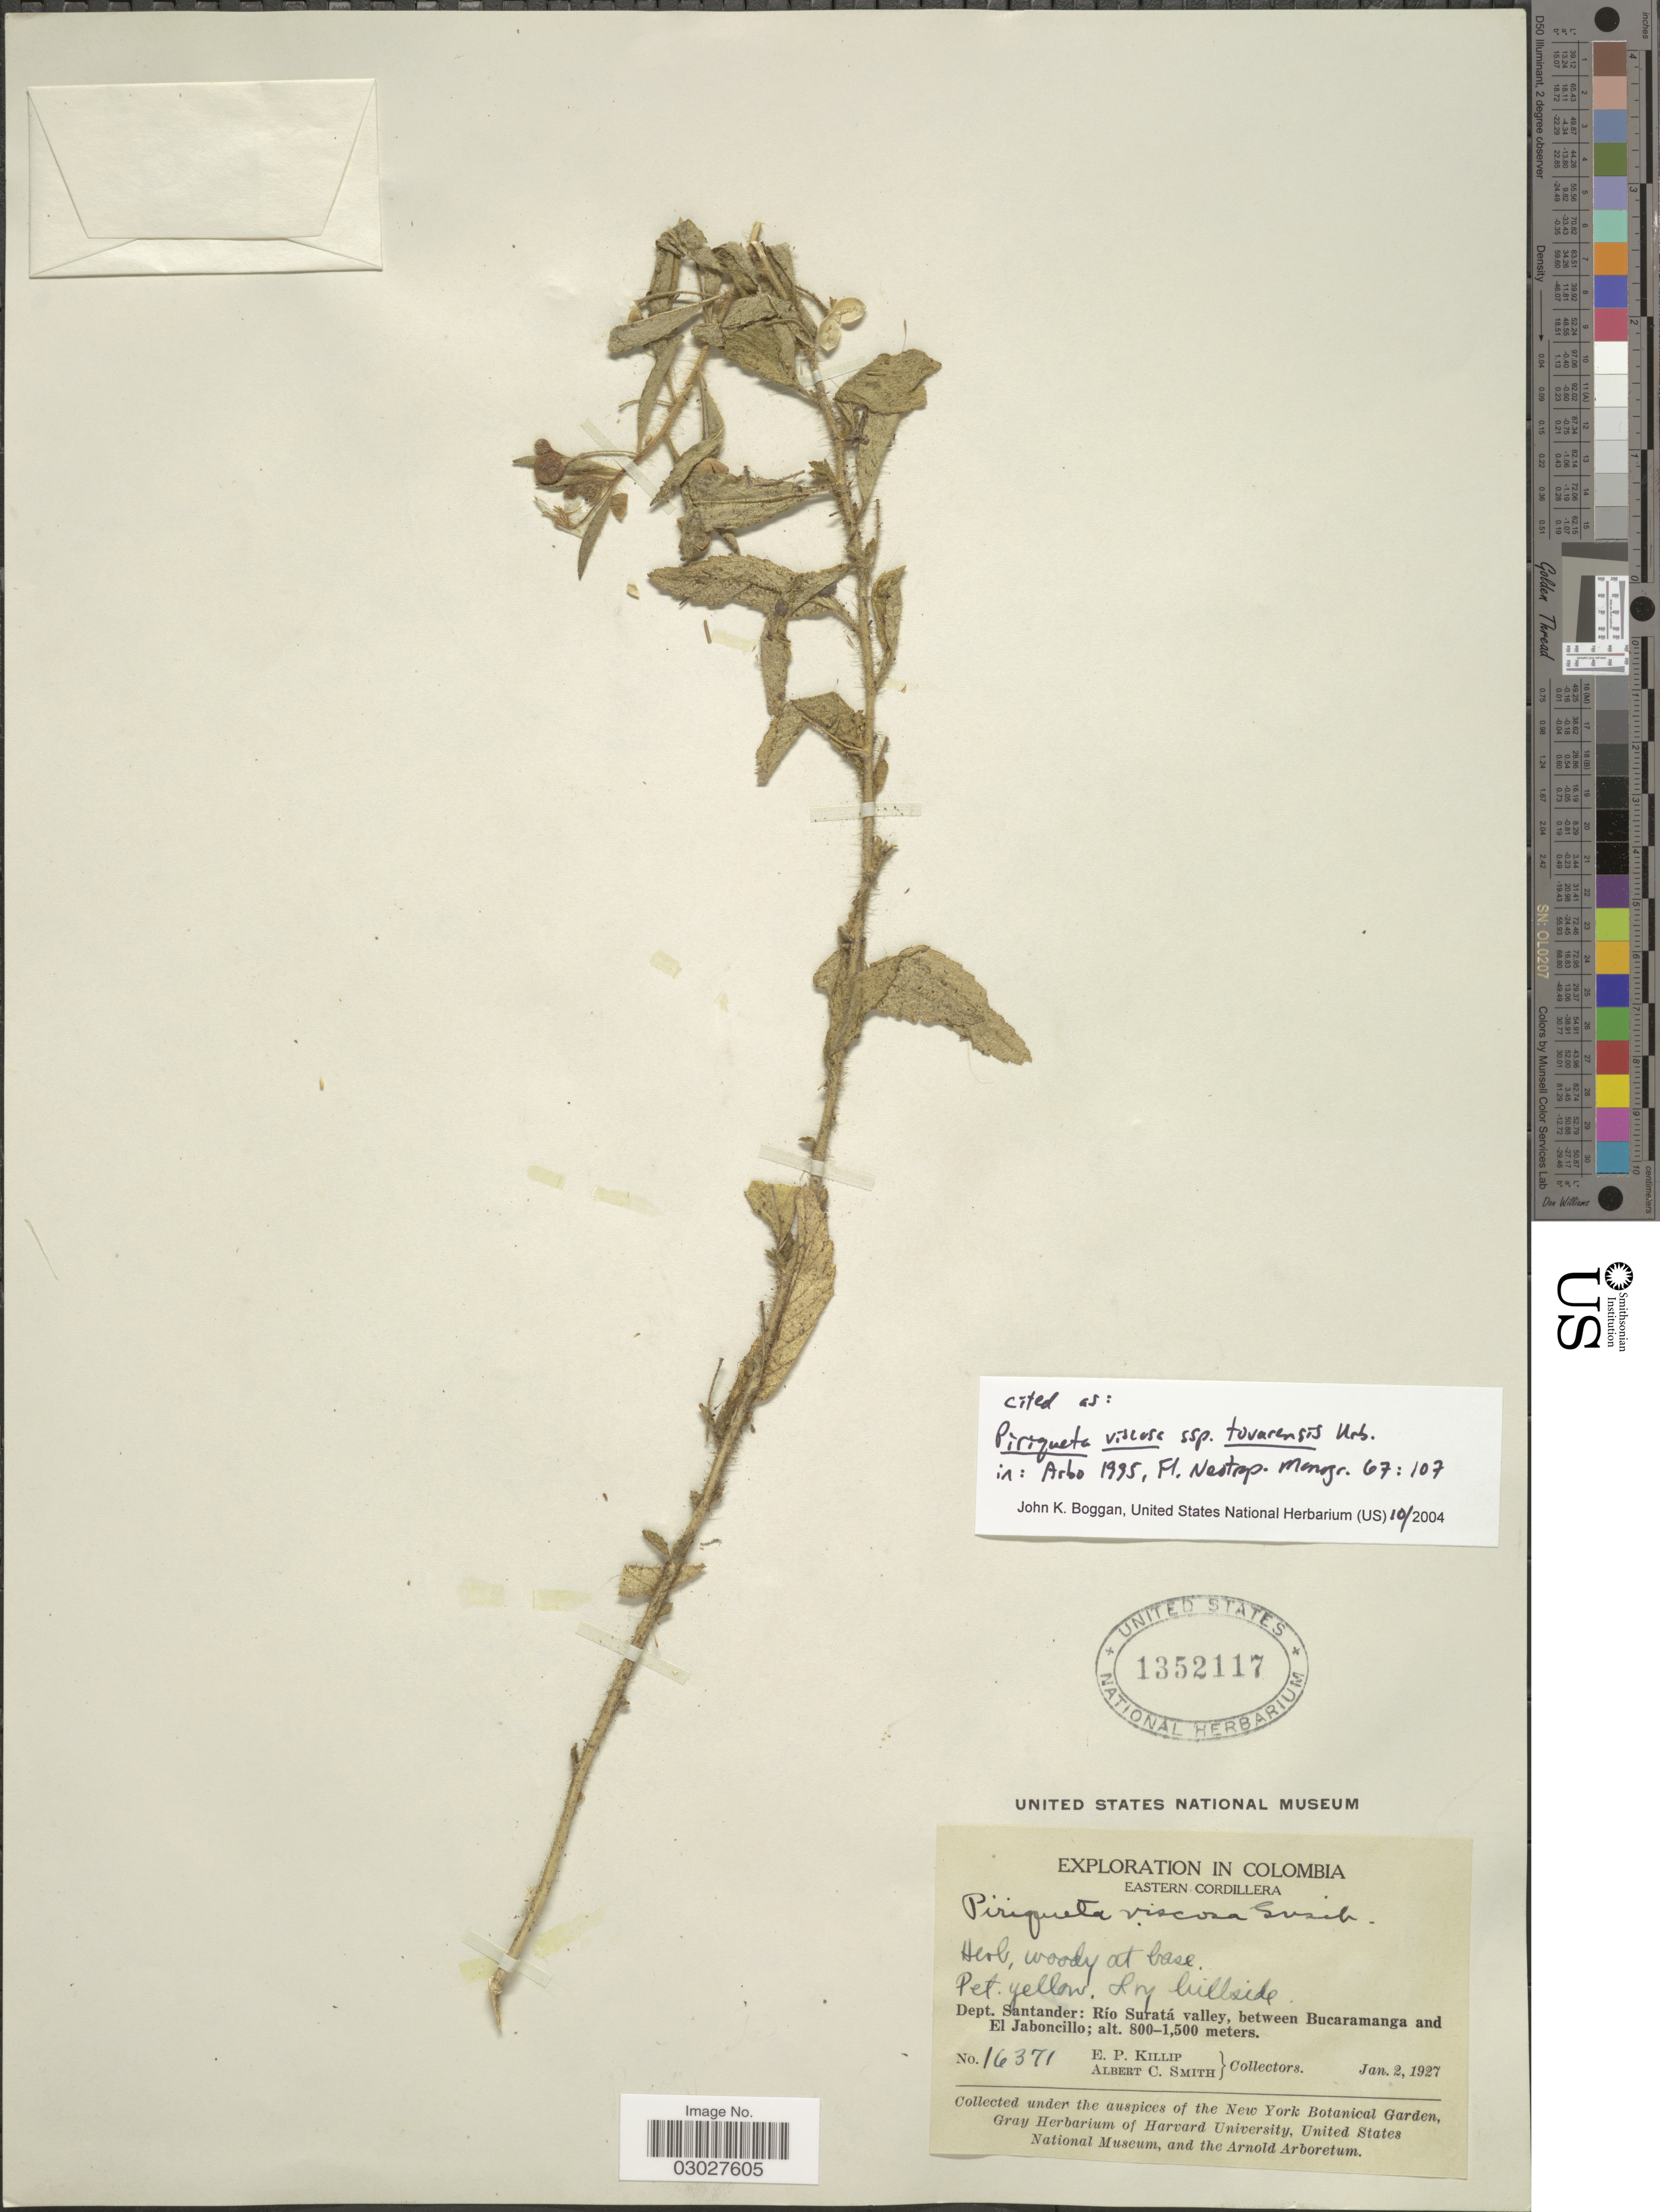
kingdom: Plantae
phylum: Tracheophyta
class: Magnoliopsida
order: Malpighiales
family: Turneraceae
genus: Piriqueta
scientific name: Piriqueta viscosa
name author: Griseb.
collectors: E. P. Killip & A. C. Smith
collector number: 16371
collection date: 1927-01-02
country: Colombia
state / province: Santander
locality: Eastern Cordillera. Dept. Santander: Río Suratá valley, between Bucaramanga and El Jaboncillo.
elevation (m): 800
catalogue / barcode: US 1352117